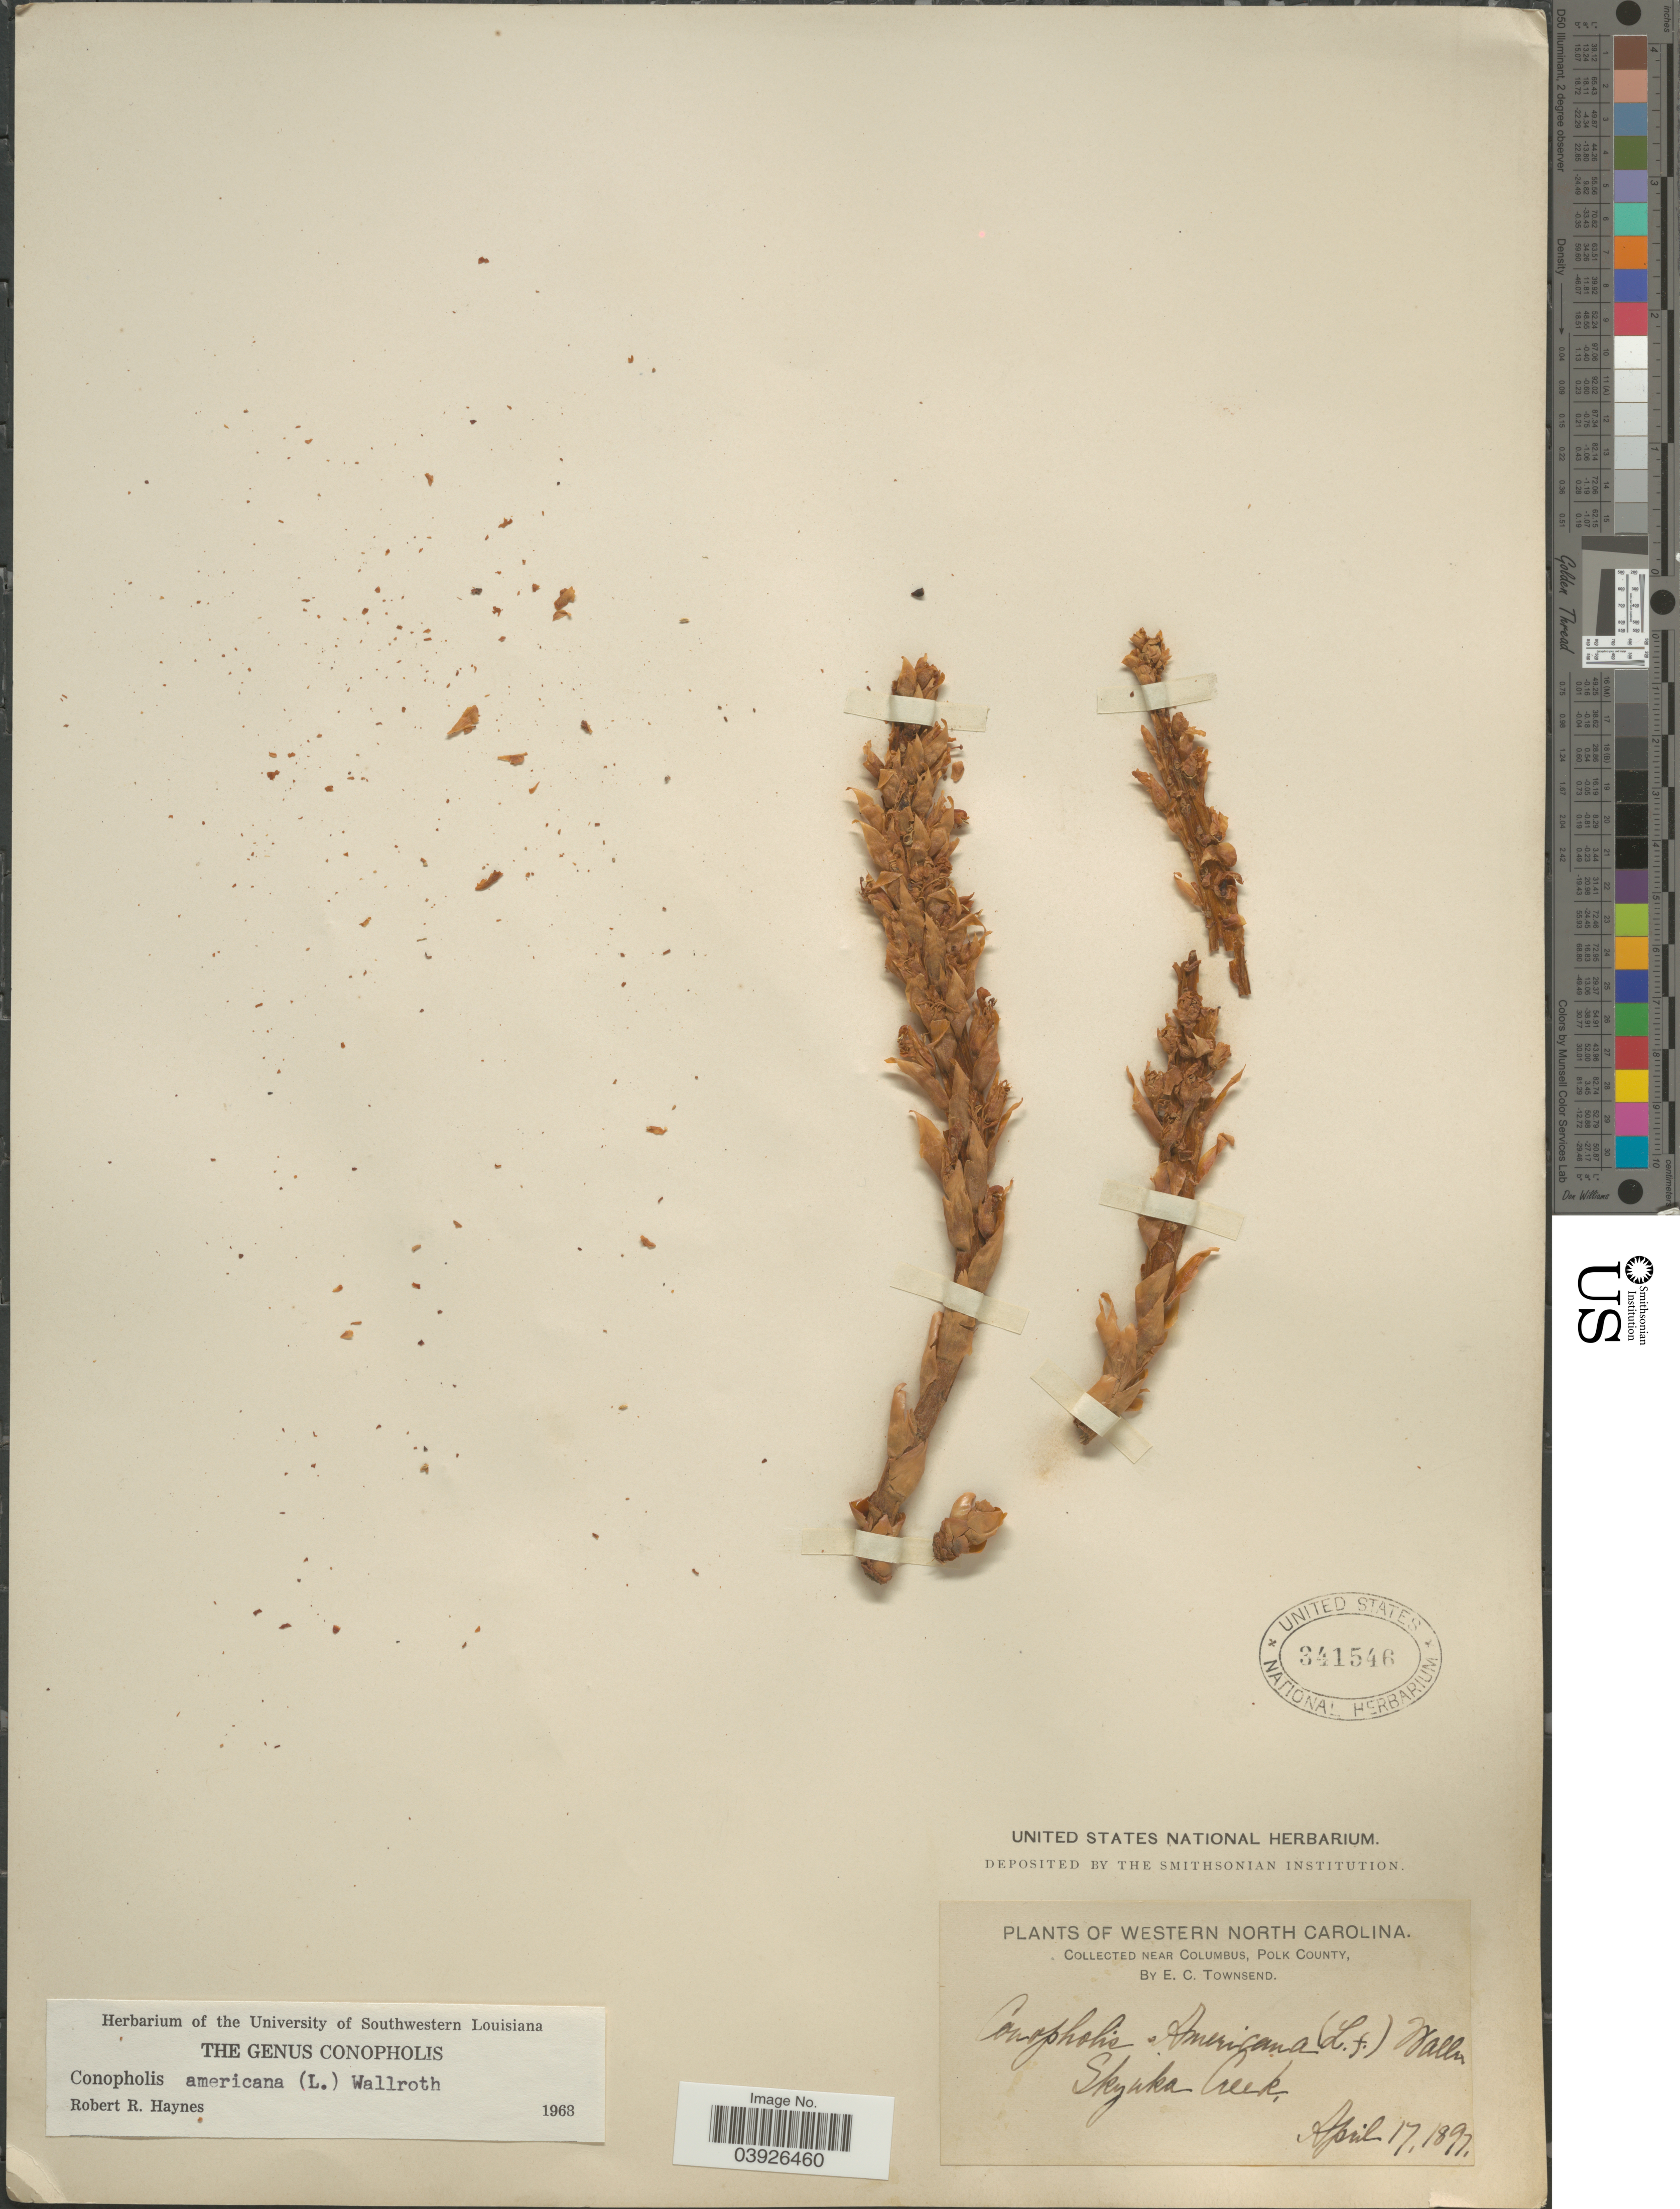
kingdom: Plantae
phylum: Tracheophyta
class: Magnoliopsida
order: Lamiales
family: Orobanchaceae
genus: Conopholis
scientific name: Conopholis americana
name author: (L. f.) Wallr.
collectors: E. C. Townsend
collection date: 1897-04-17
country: United States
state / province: North Carolina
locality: Western North Carolina. Near Columbus, Polk County. Skynka Creek.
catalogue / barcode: US 341546